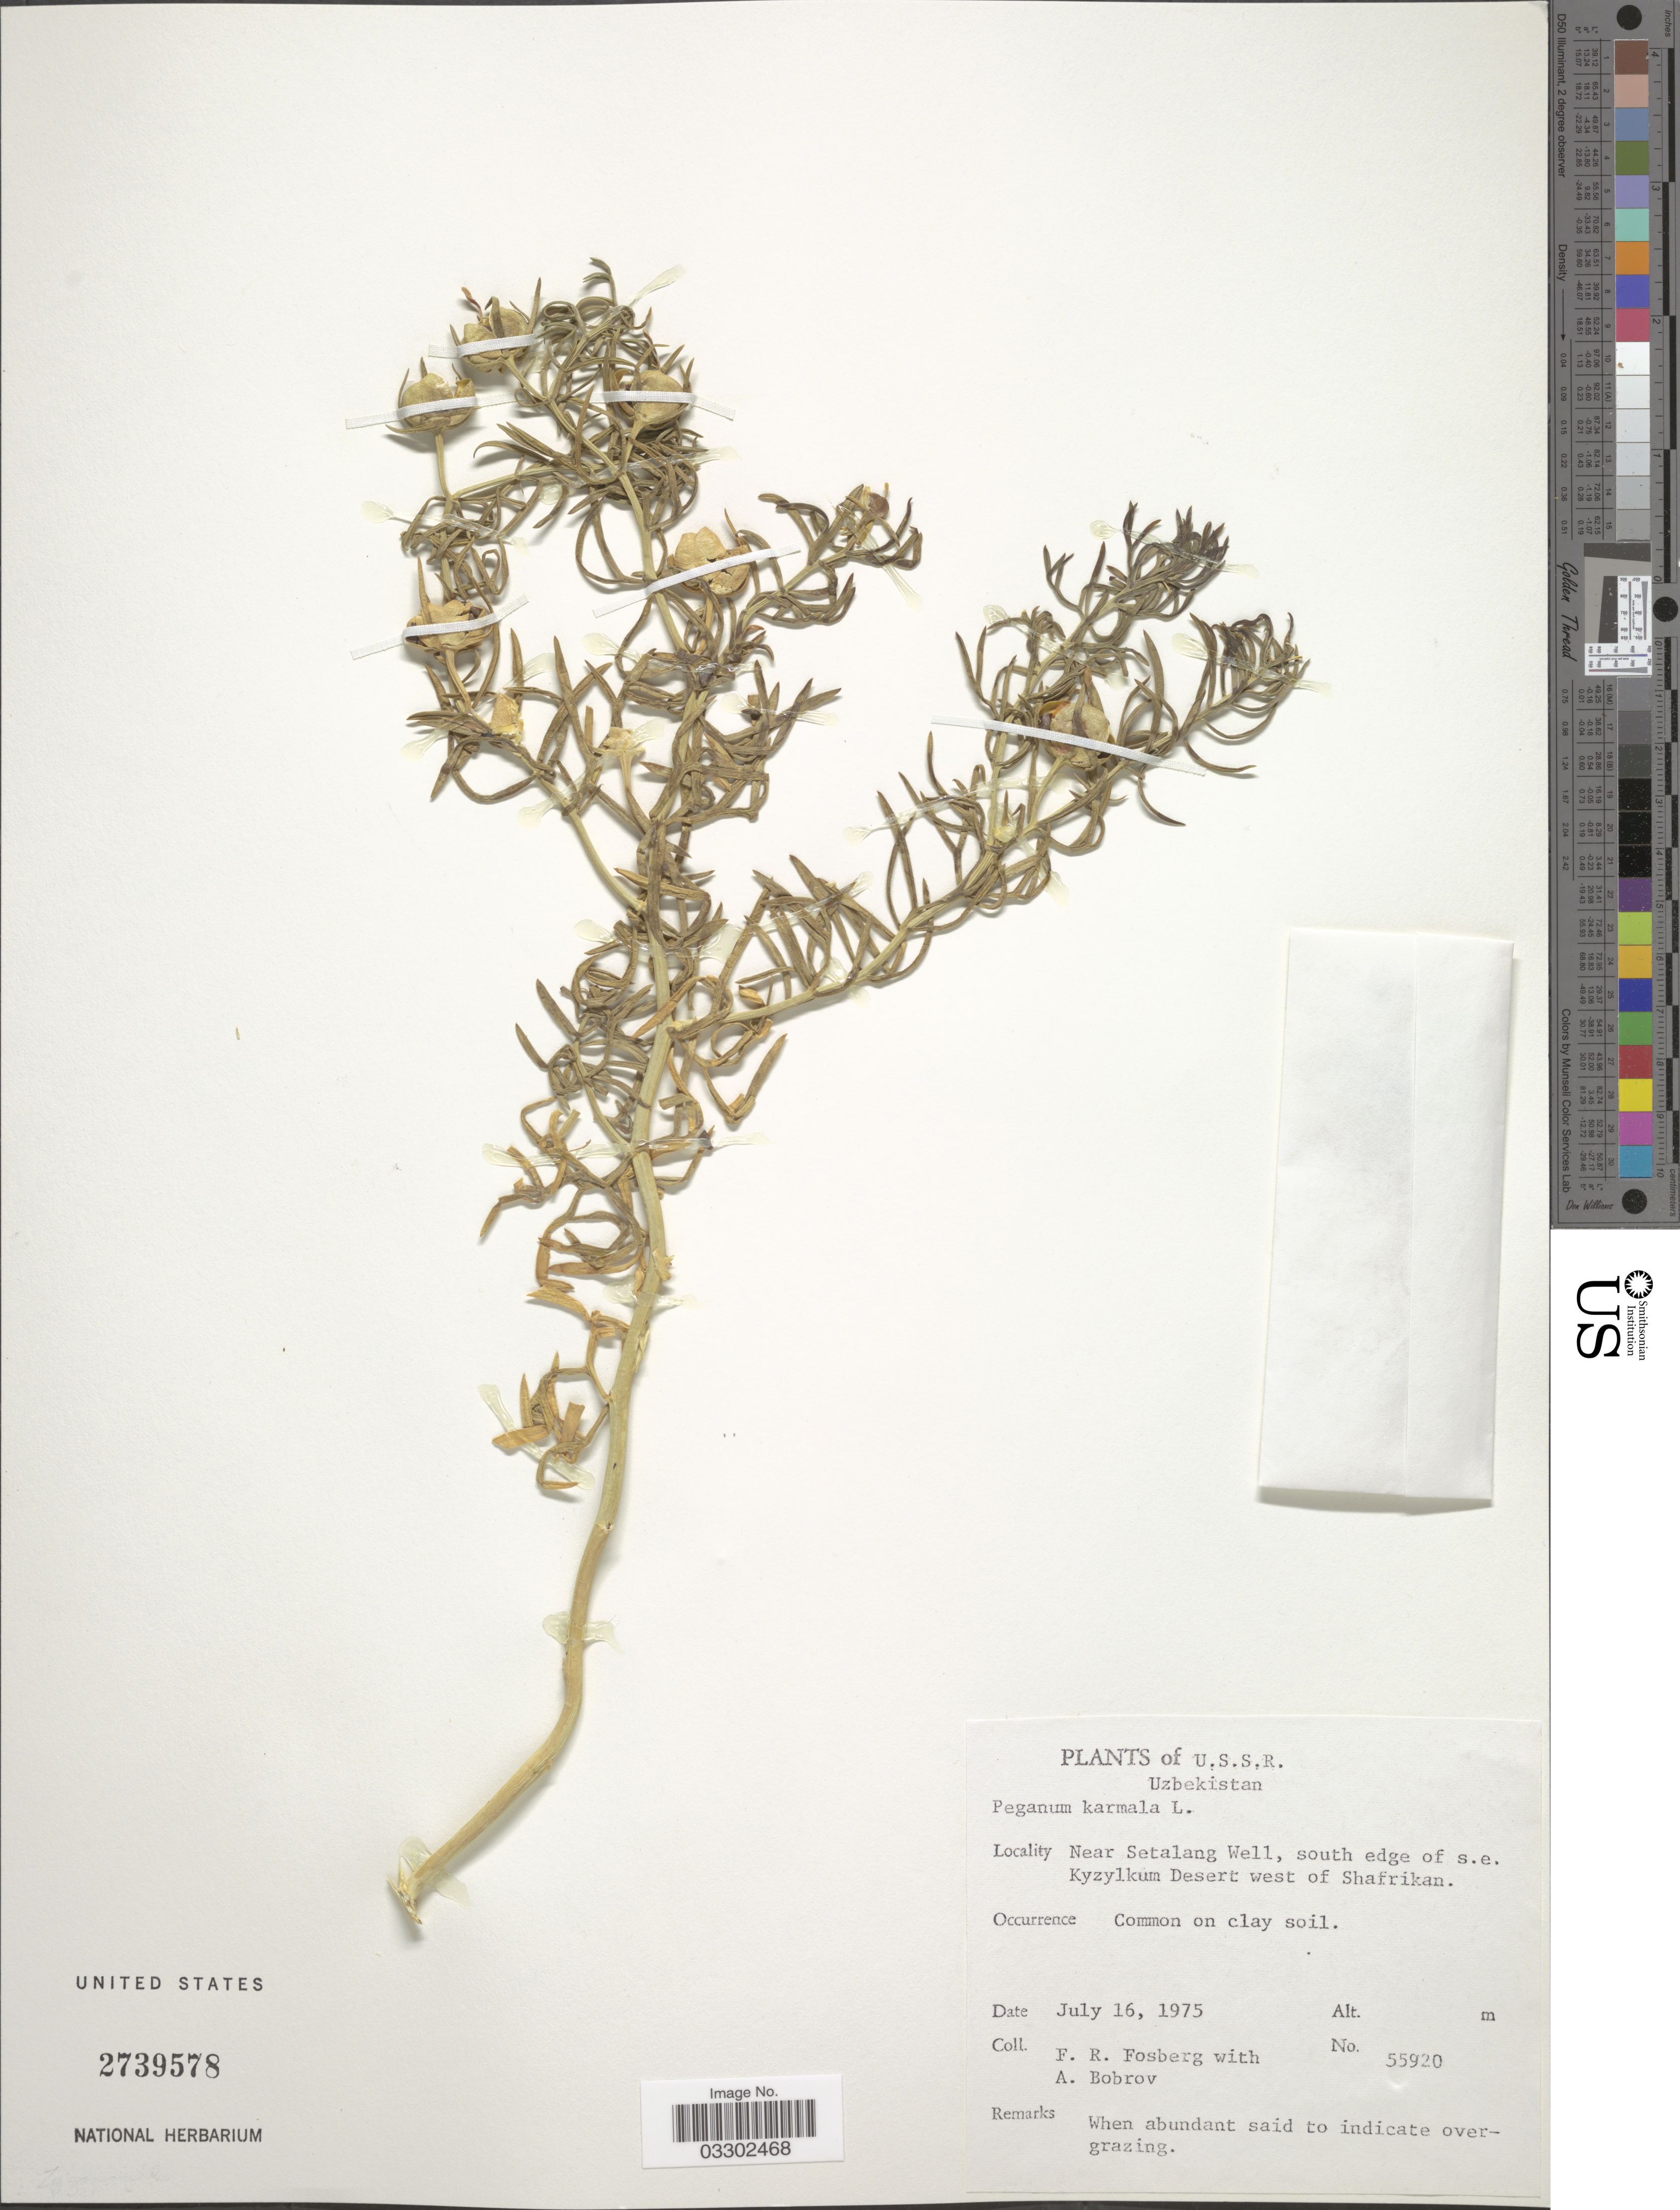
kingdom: Plantae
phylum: Tracheophyta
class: Magnoliopsida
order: Sapindales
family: Tetradiclidaceae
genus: Peganum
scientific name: Peganum harmala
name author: L.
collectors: F. R. Fosberg & A. Bobrov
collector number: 55920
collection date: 1975-07-16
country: Uzbekistan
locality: U.S.S.R. Near Setalang Well, south edge of s.e. Kyzylkum Desert west of Shafrikan.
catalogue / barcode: US 2739578